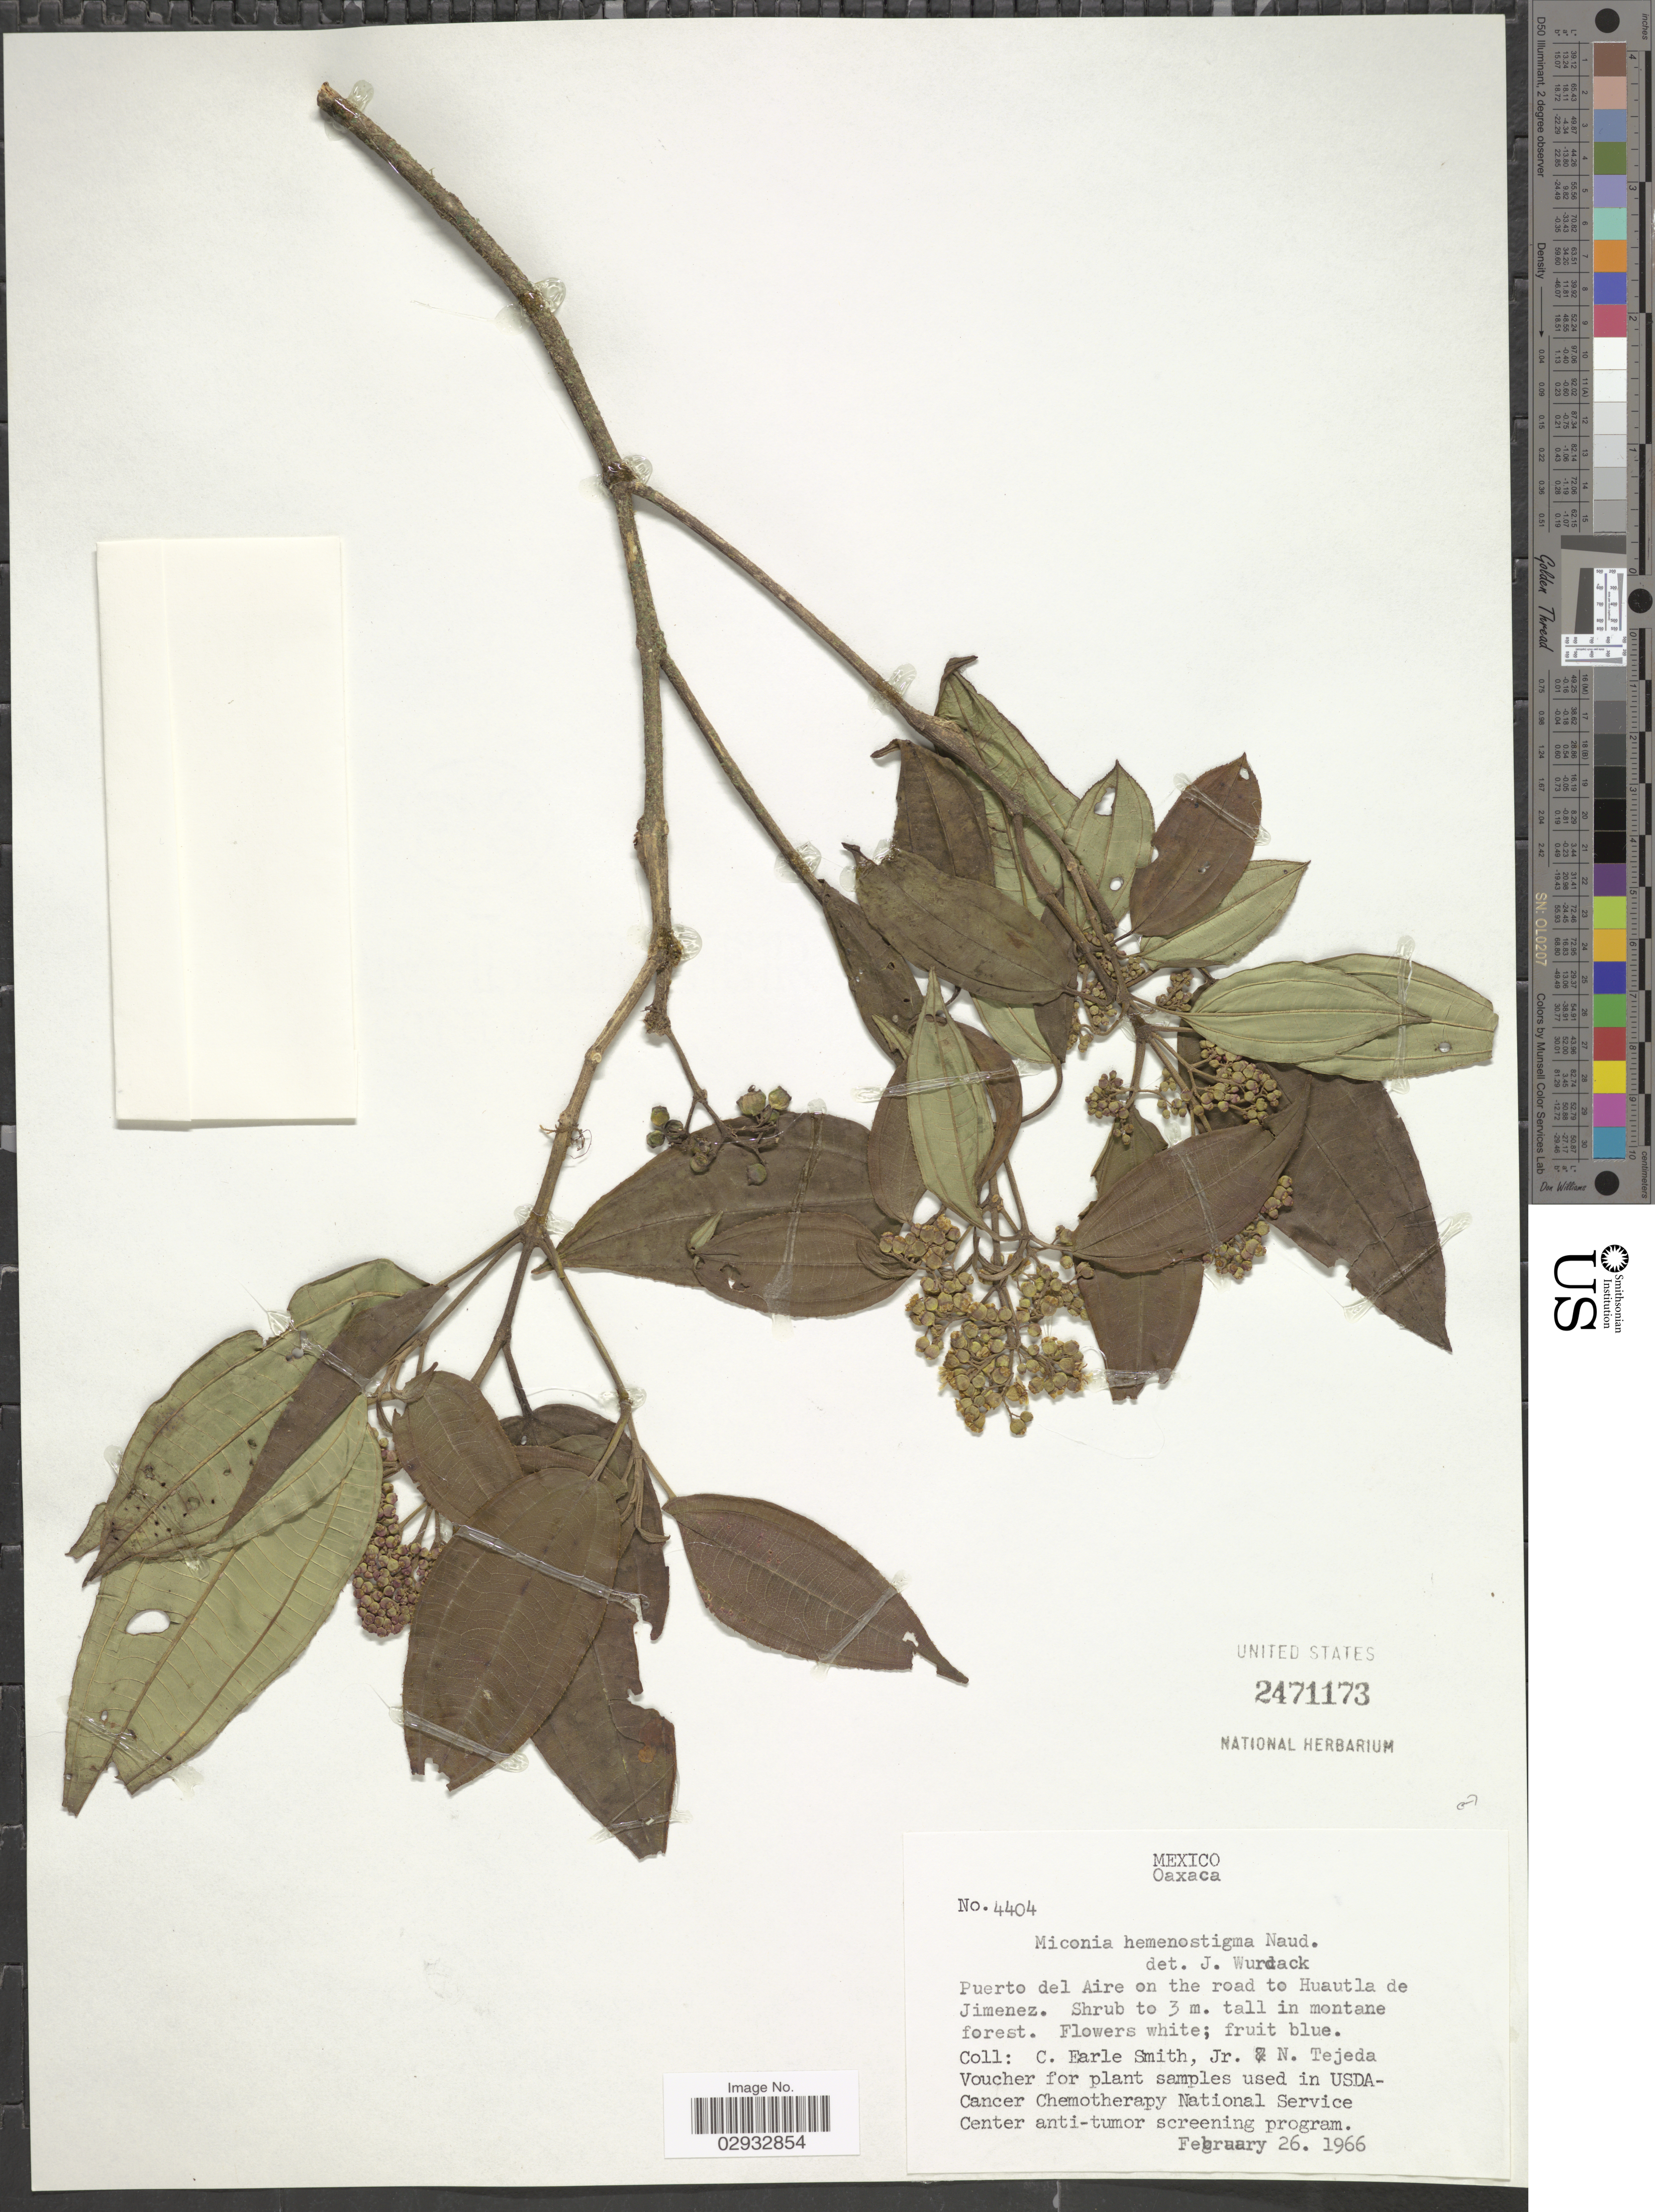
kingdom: Plantae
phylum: Tracheophyta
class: Magnoliopsida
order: Myrtales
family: Melastomataceae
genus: Miconia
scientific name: Miconia hemenostigma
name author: Naudin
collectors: C. E. Smith Jr. & N. Tejeda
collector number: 4404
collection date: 1966-02-26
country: Mexico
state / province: Oaxaca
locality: Puerto del Aire on the road to Huautla de Jimenez.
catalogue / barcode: US 2471173